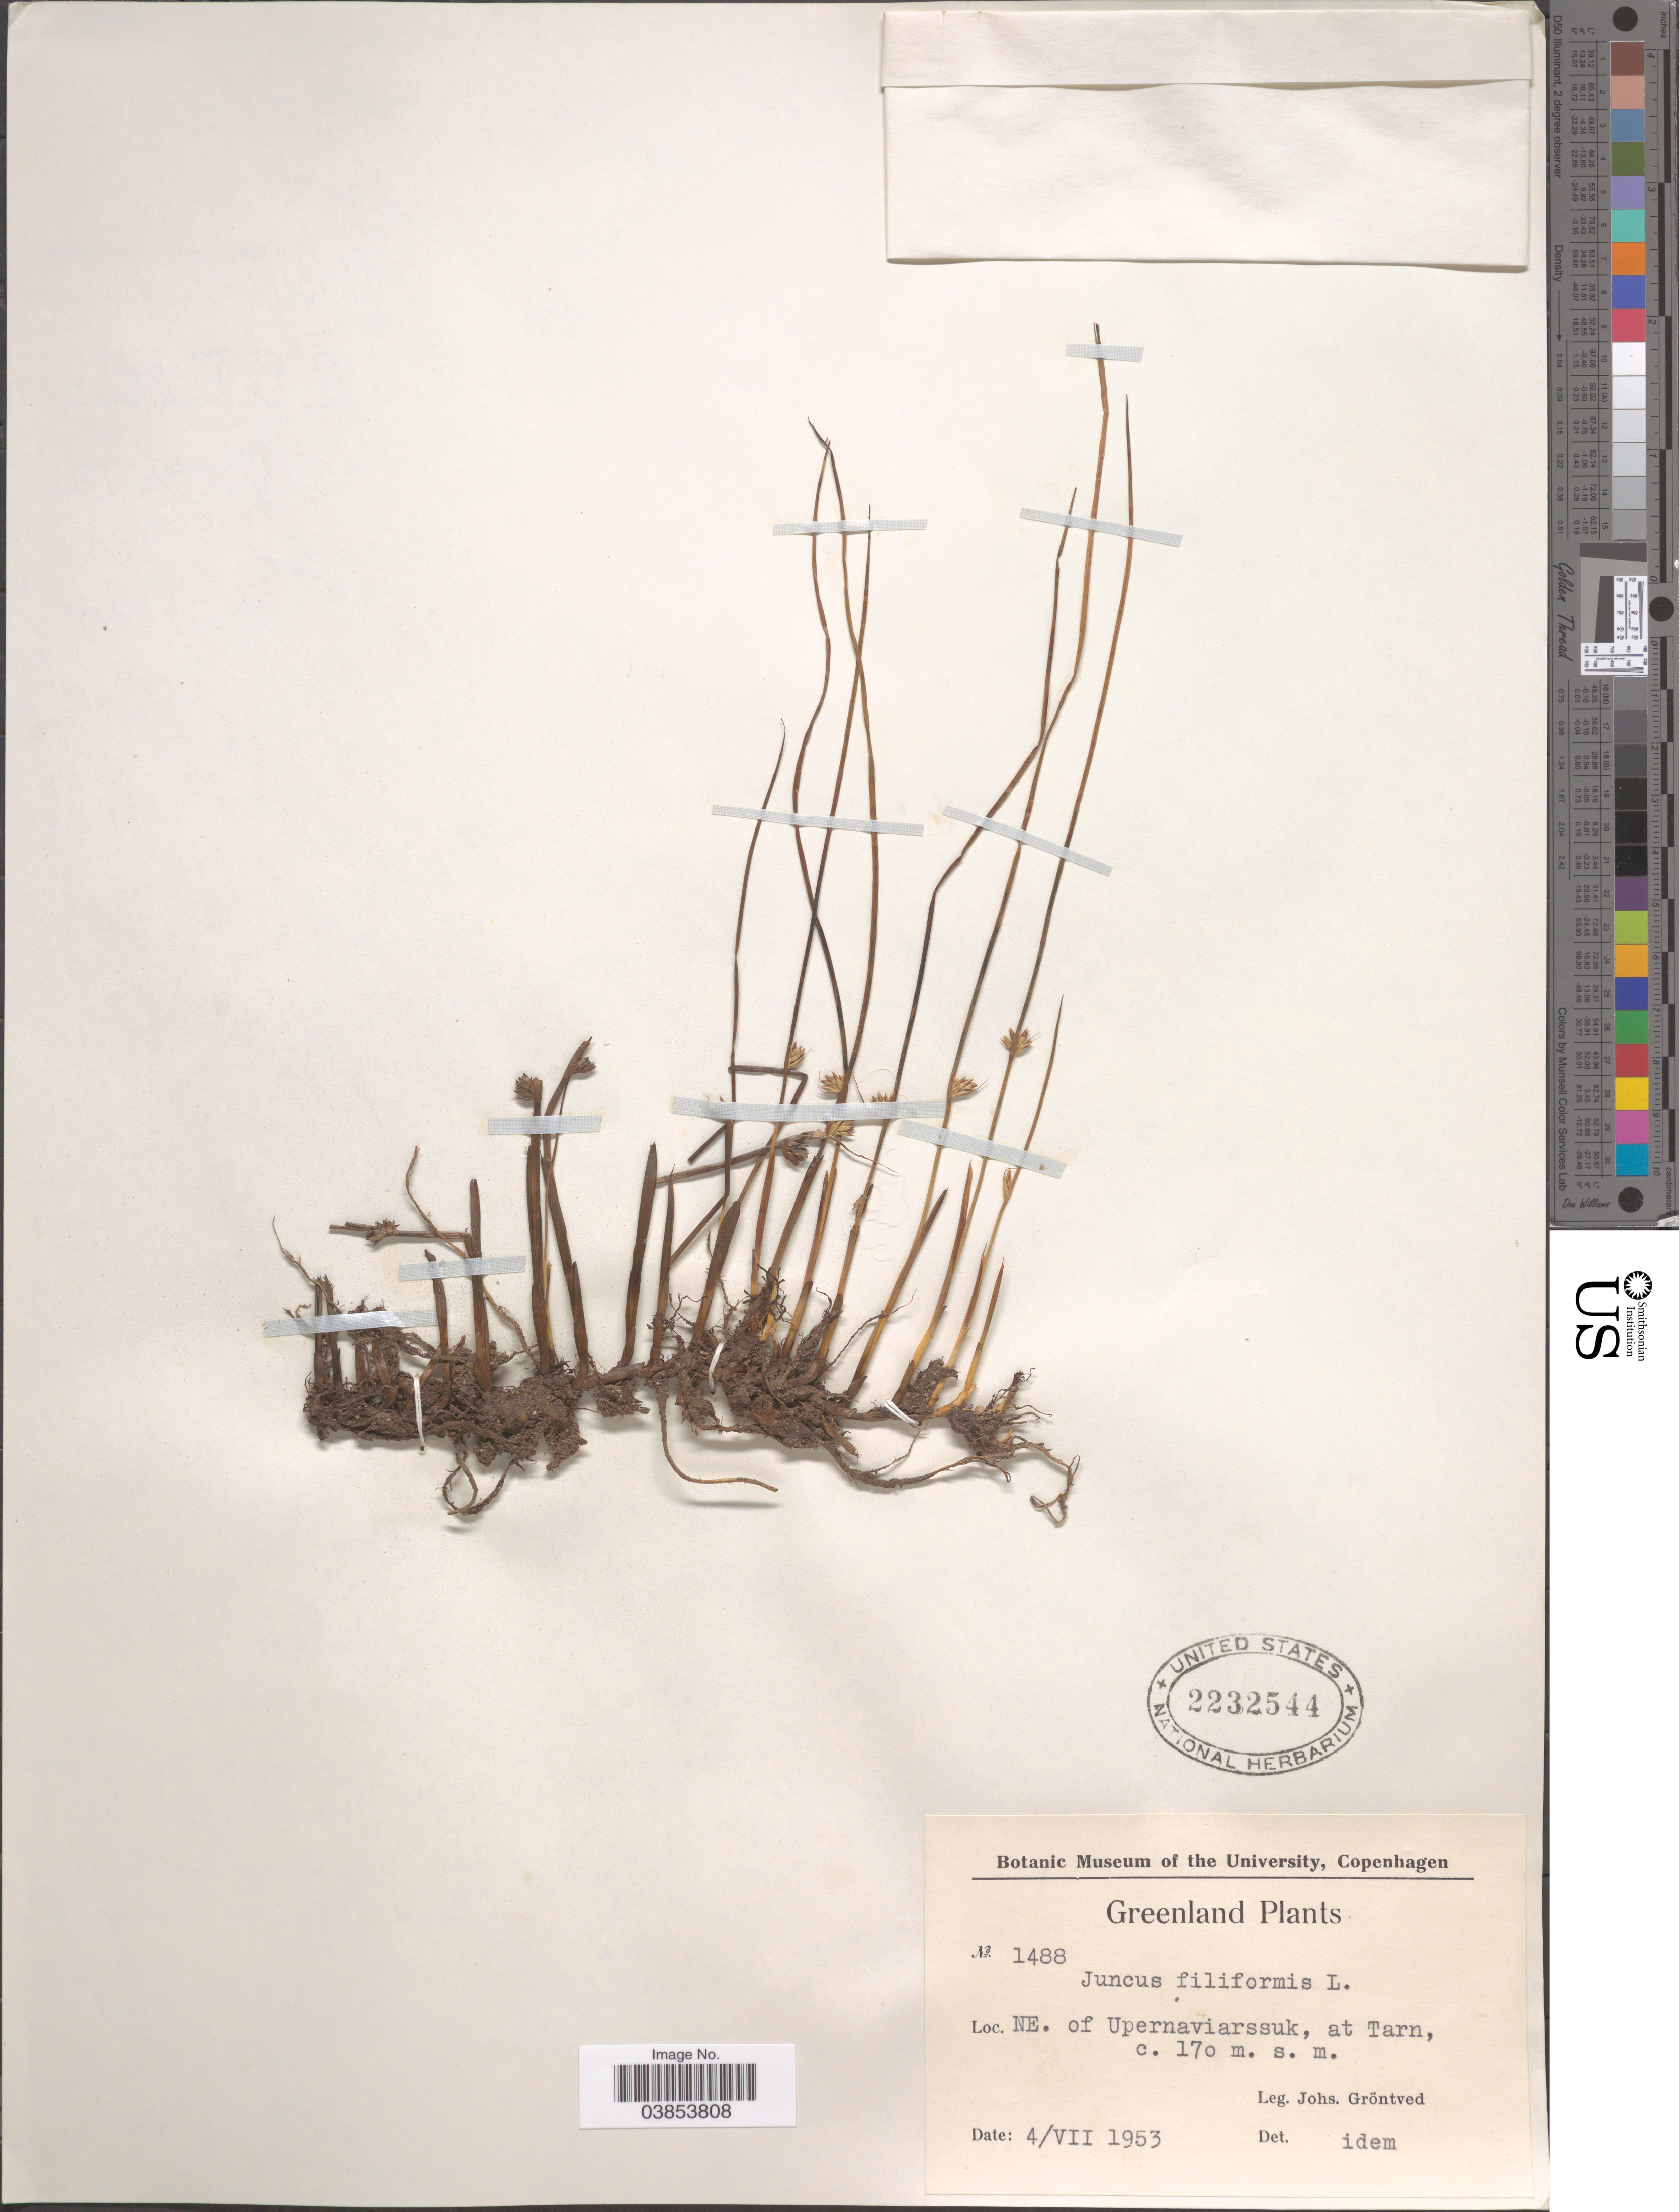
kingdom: Plantae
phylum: Tracheophyta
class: Liliopsida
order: Poales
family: Juncaceae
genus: Juncus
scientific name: Juncus filiformis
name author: L.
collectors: J. Gröntved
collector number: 1488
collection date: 1953-07-04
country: Greenland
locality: NE. of Upernaviarssuk, at Tarn.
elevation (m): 170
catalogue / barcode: US 2232544